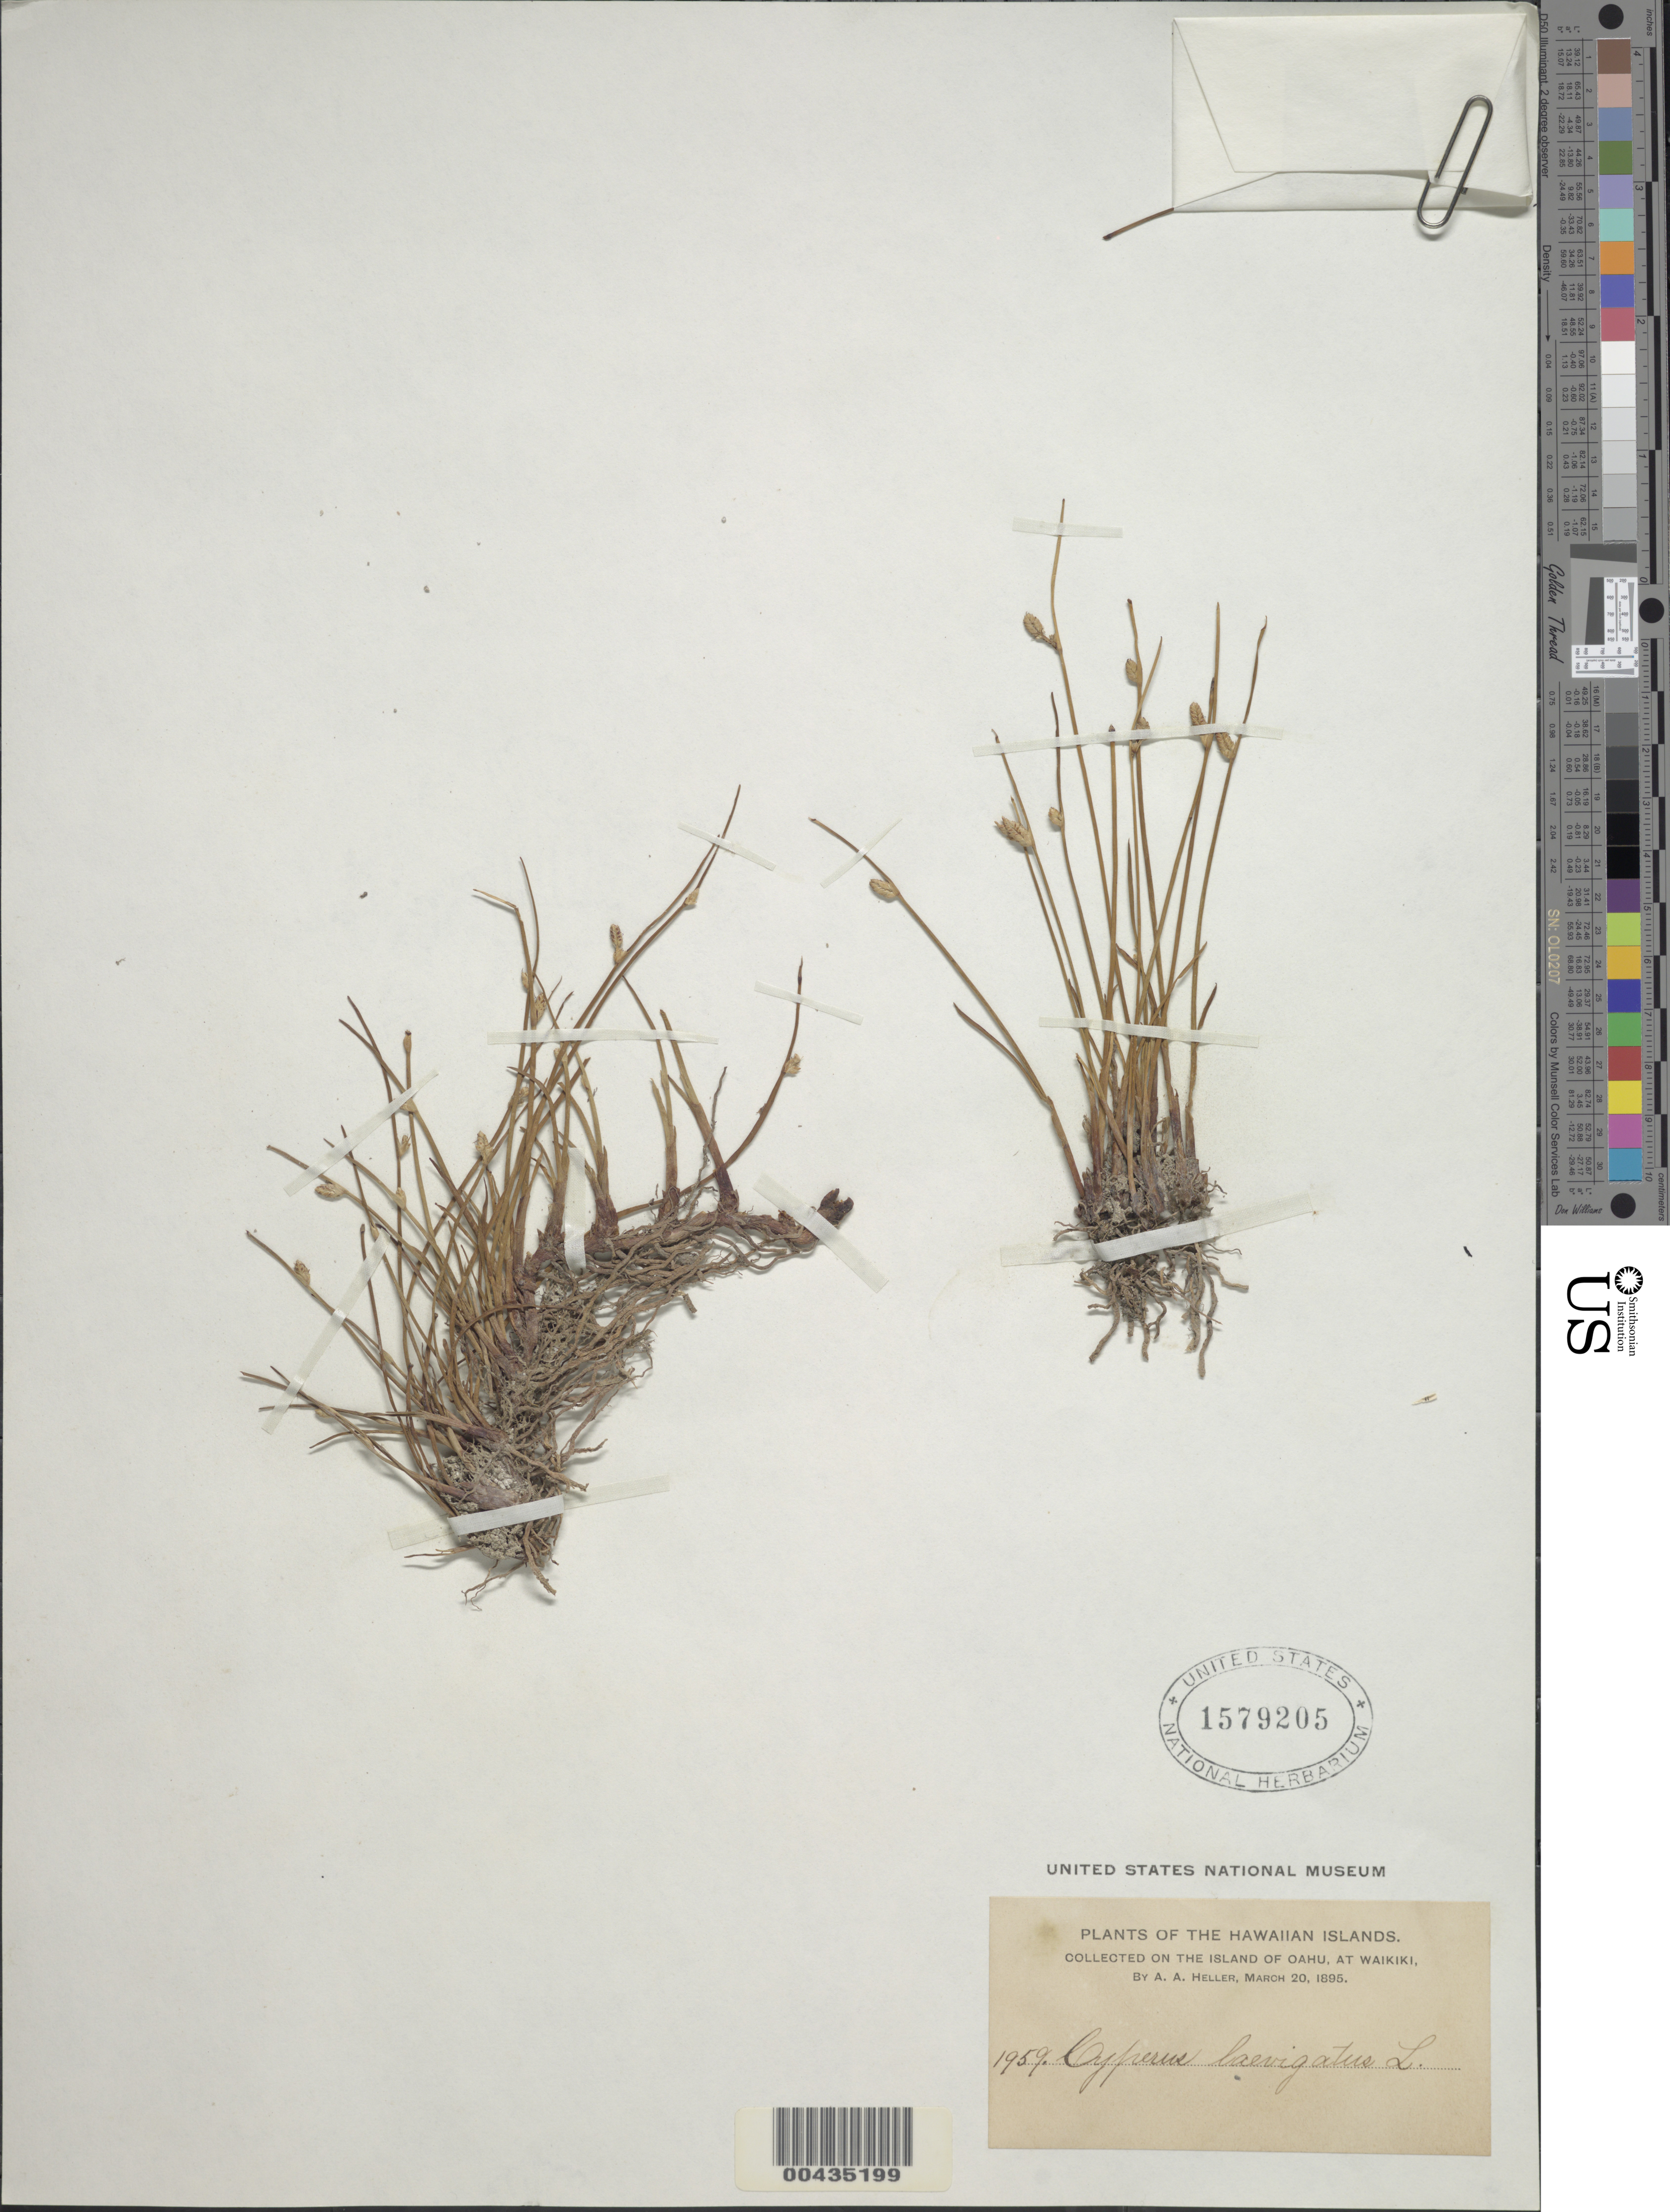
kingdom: Plantae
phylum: Tracheophyta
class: Liliopsida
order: Poales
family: Cyperaceae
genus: Cyperus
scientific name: Cyperus laevigatus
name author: L.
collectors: A. A. Heller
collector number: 1959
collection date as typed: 20 Mar 1895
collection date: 1895-03-20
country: United States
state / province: Hawaii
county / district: Honolulu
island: Oahu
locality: at Waikiki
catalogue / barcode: US 1579205